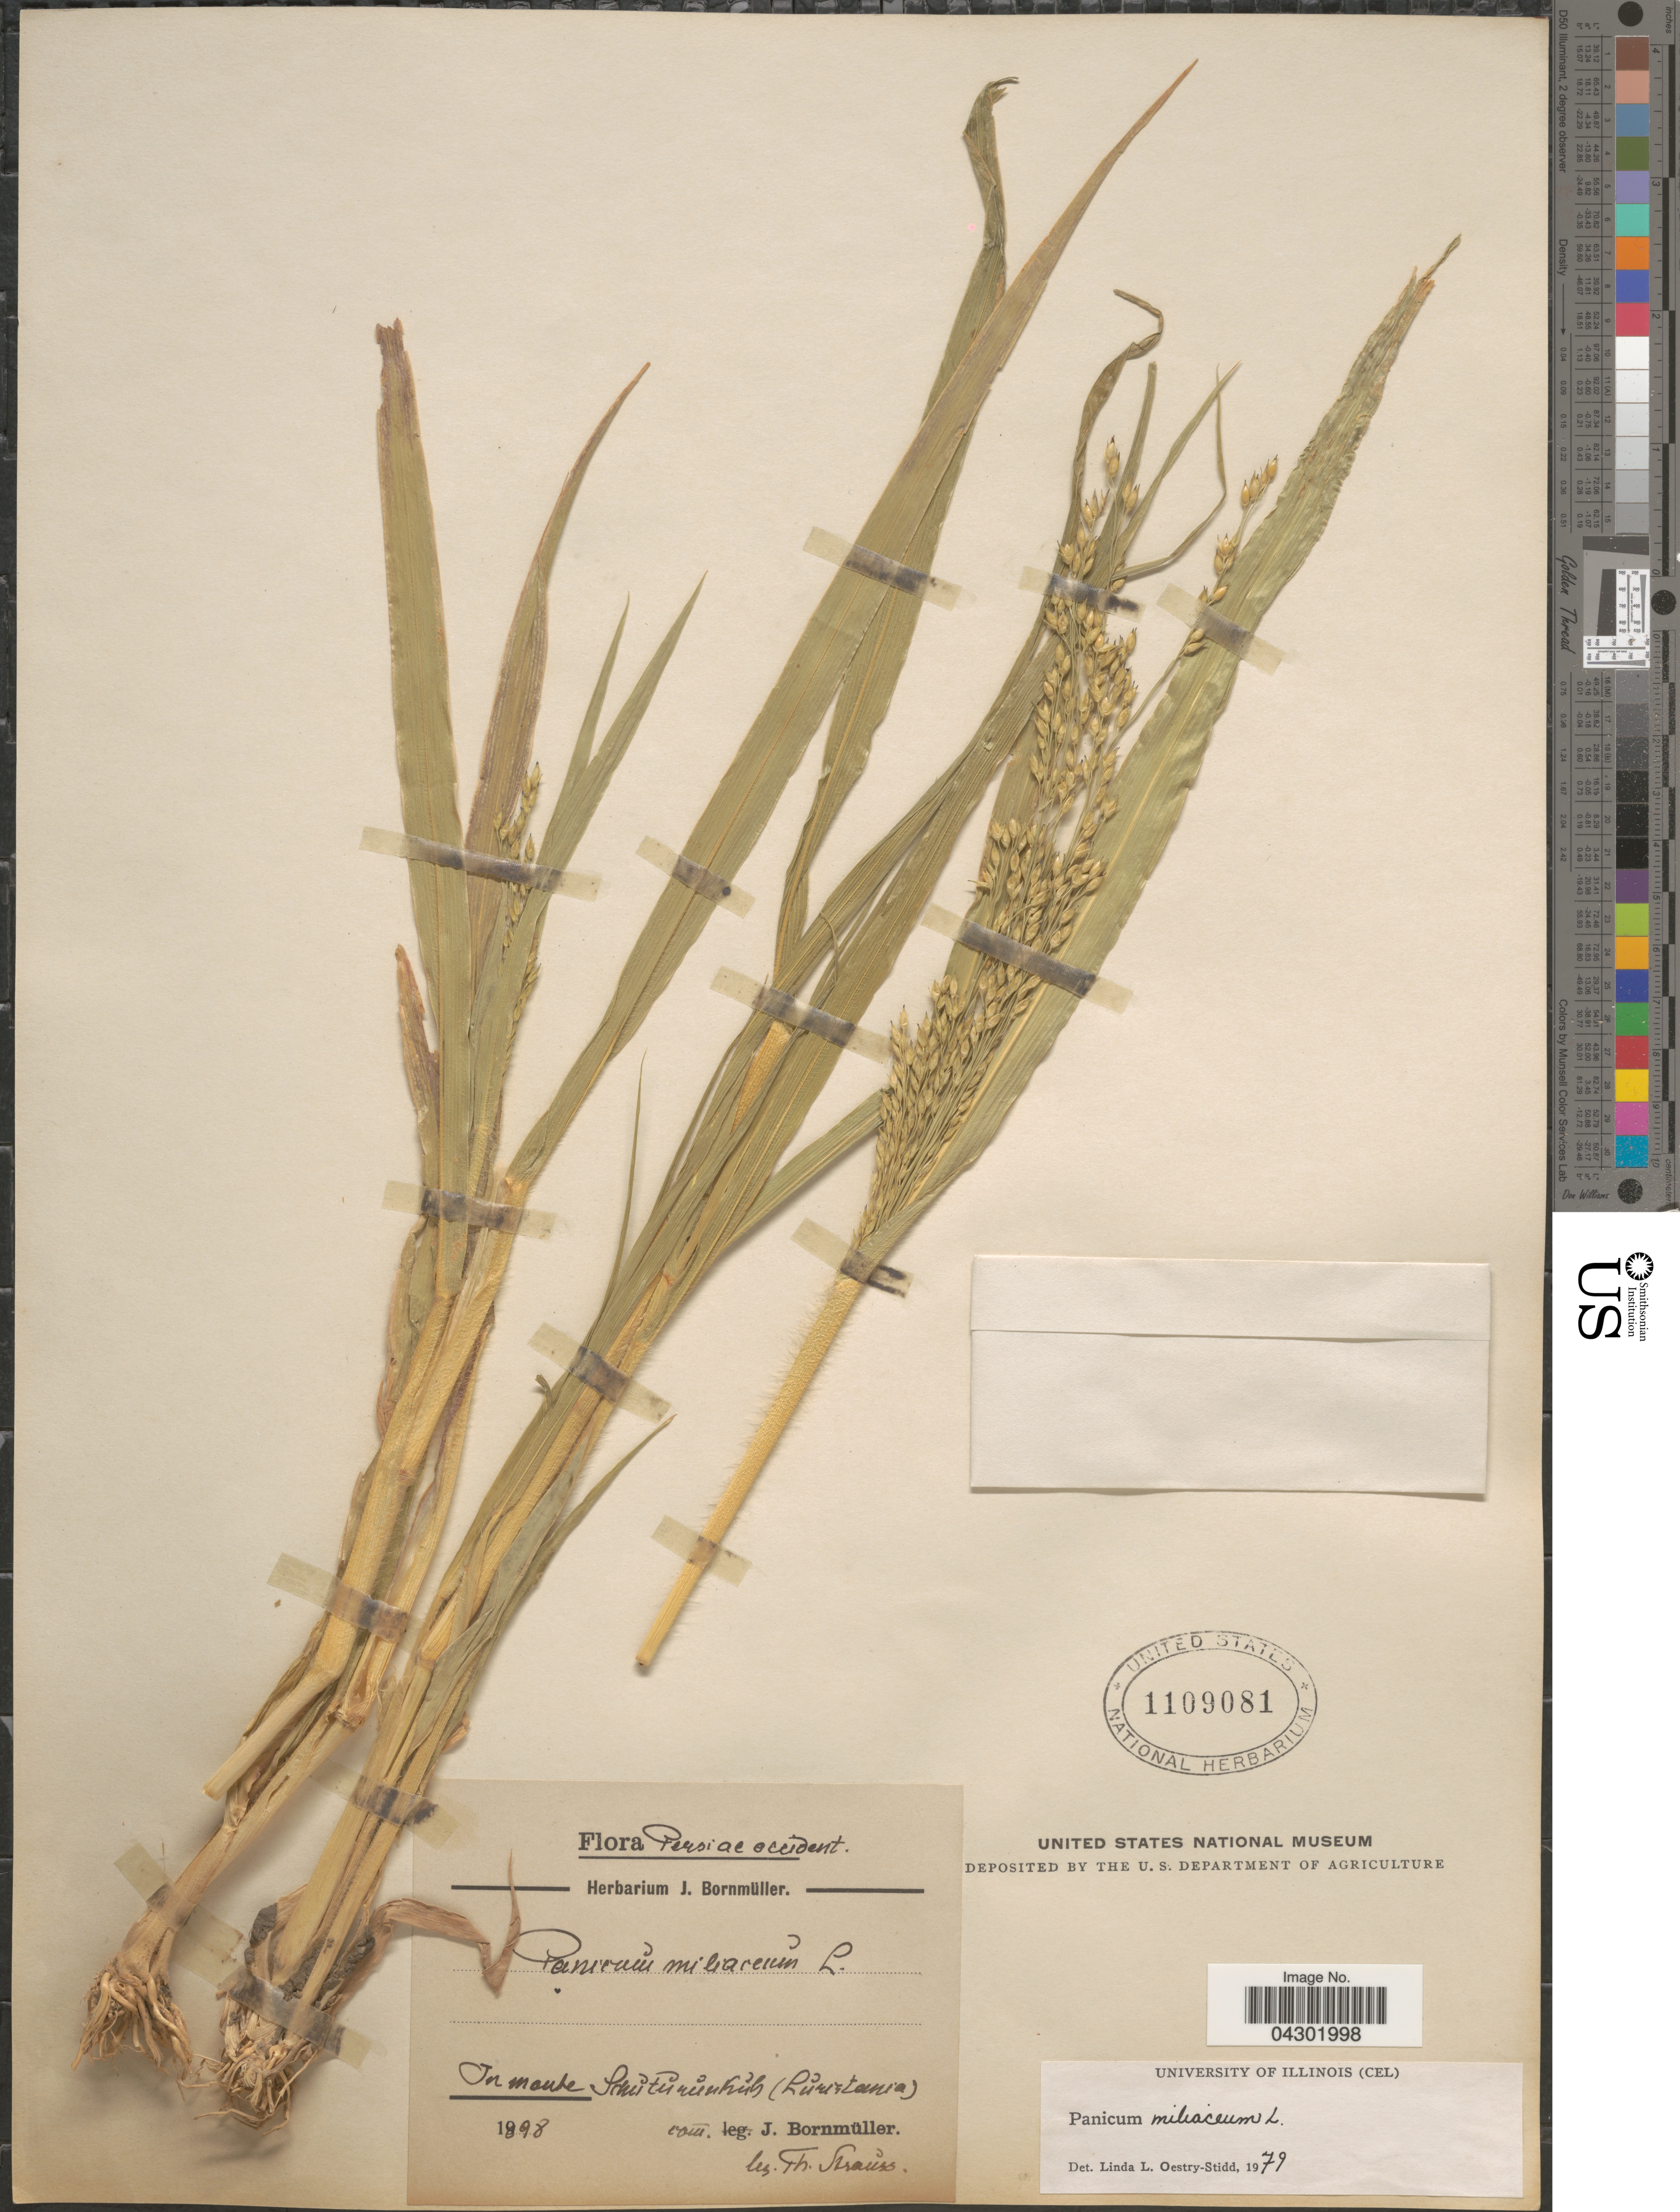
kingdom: Plantae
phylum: Tracheophyta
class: Liliopsida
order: Poales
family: Poaceae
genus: Panicum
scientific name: Panicum miliaceum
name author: L.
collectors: T. Strauss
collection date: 1898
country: Iran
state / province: Lorestan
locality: Persiae occident. In monte Smitureinkib [interpreted] (Luristania).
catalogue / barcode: US 1109081